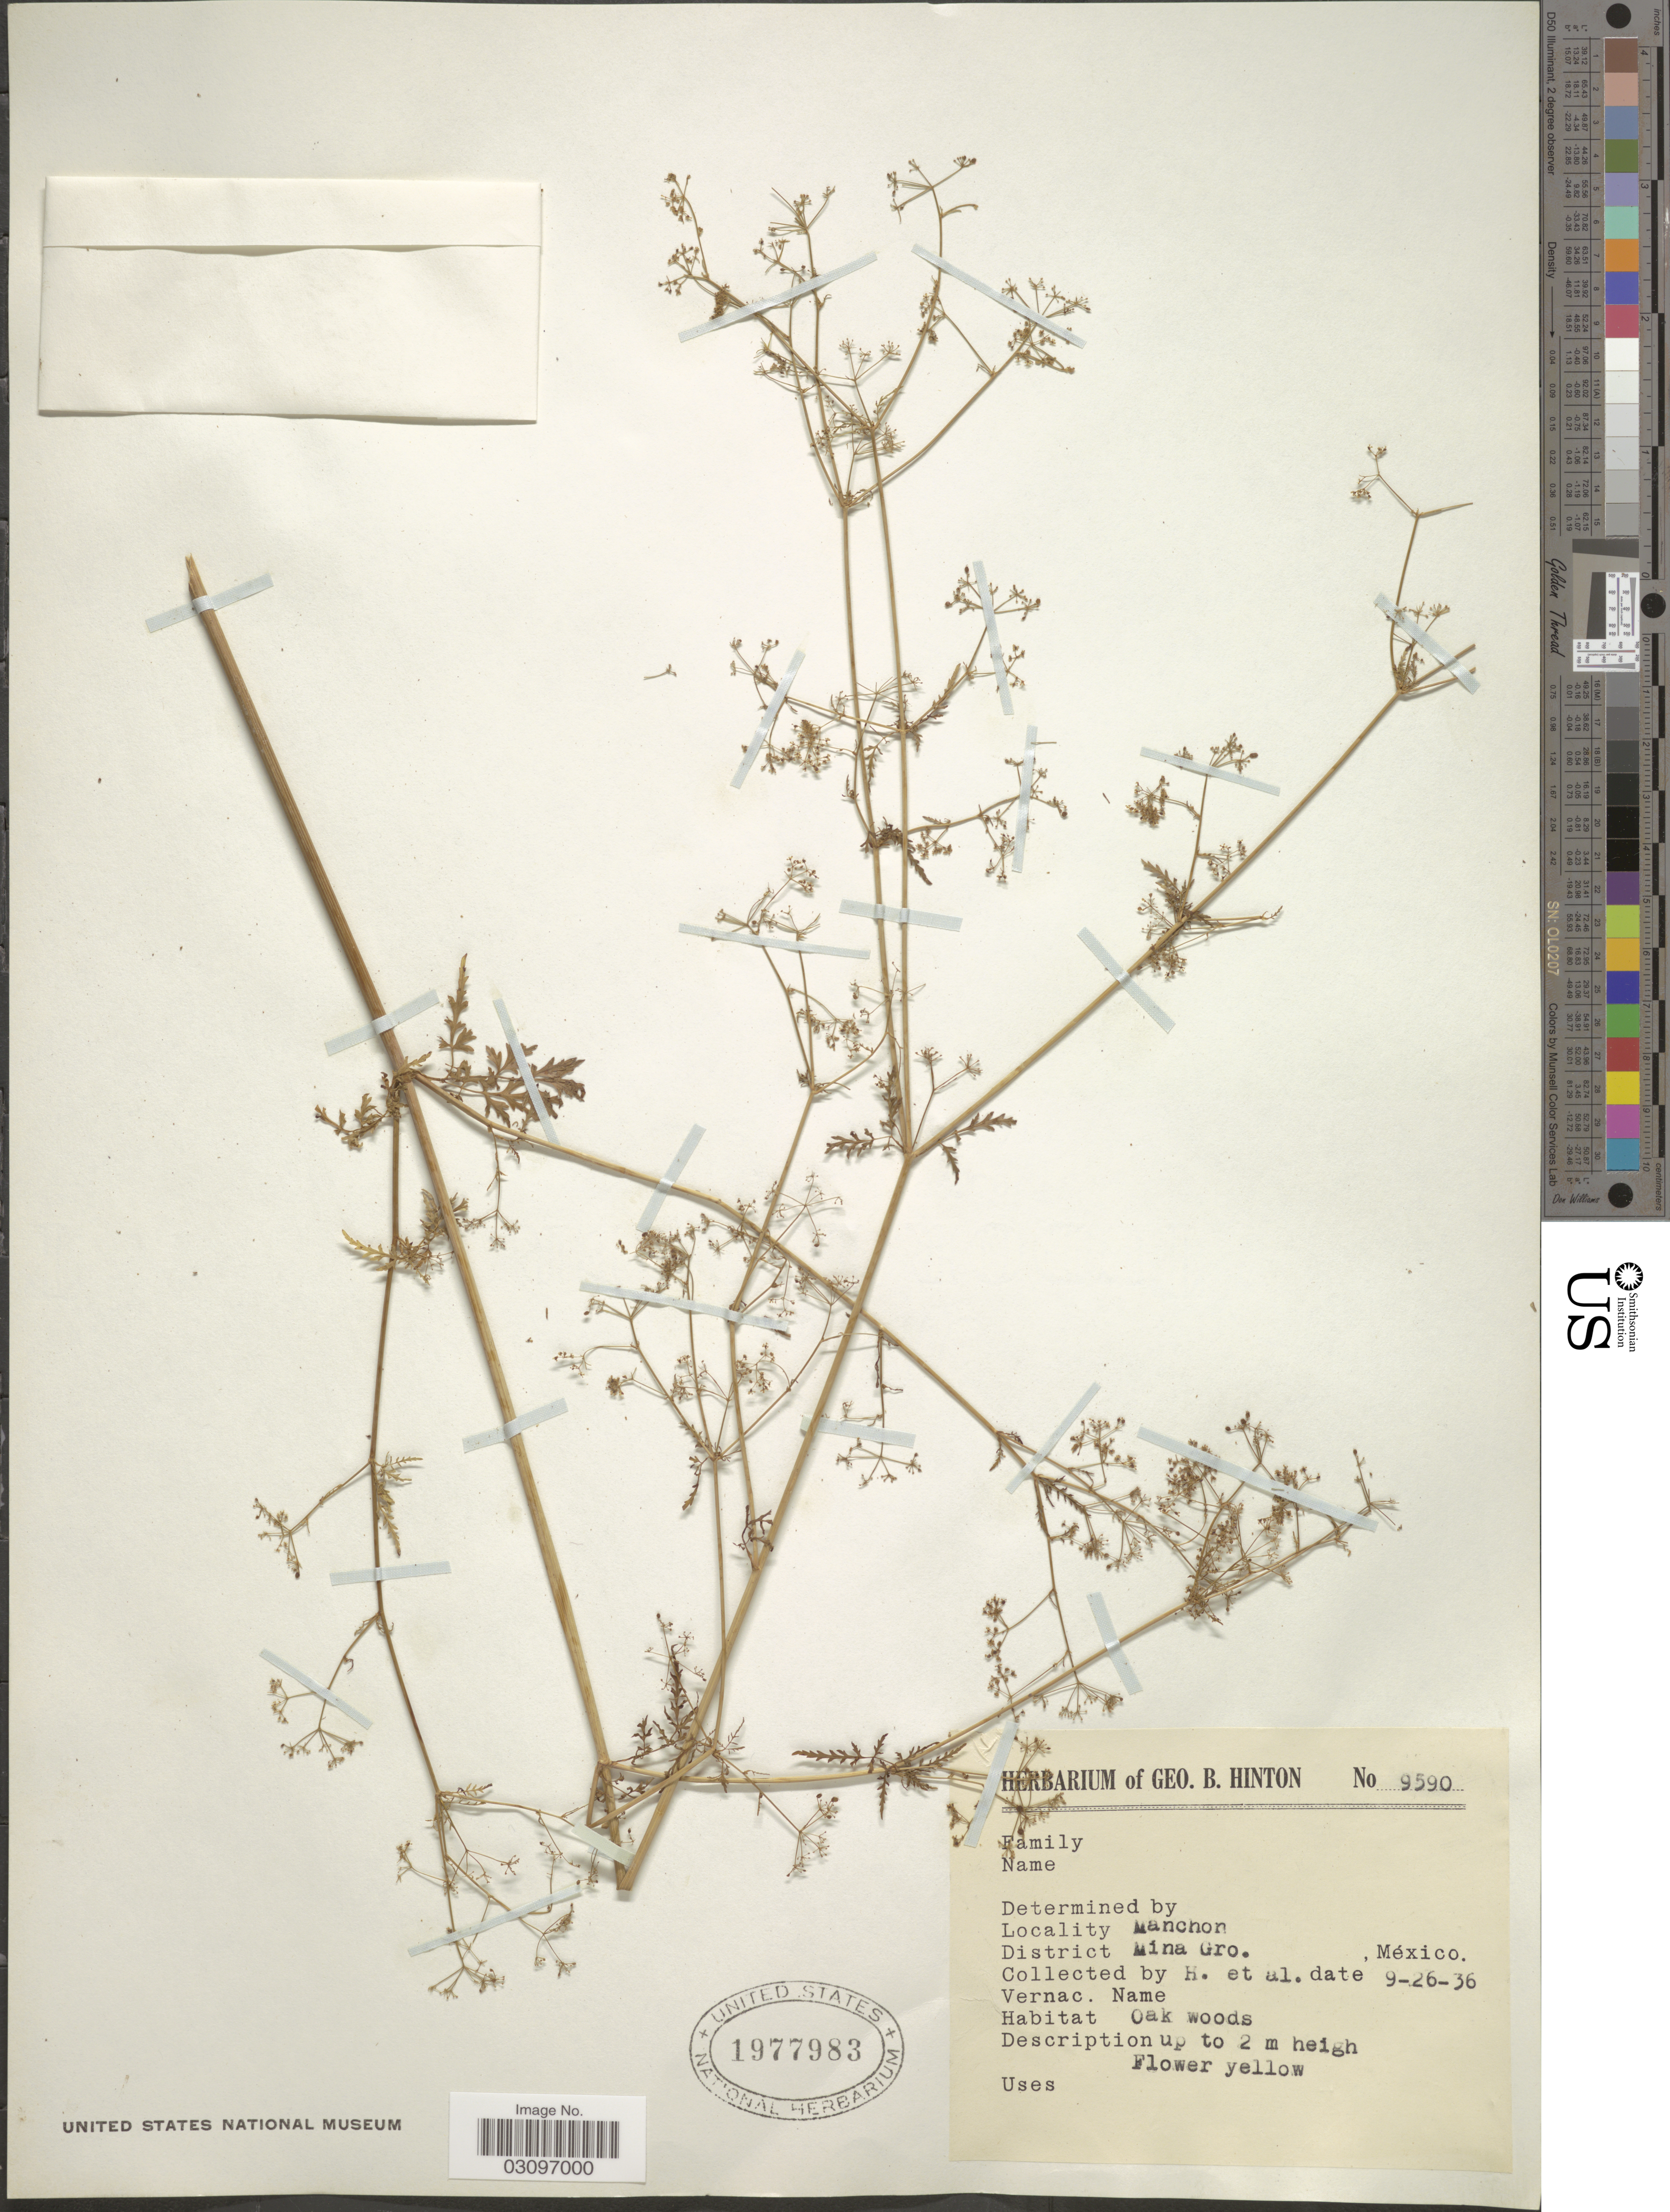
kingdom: Plantae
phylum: Tracheophyta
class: Magnoliopsida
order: Apiales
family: Apiaceae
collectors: G. B. Hinton & et al.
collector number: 9590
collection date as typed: Transcribed d/m/y: 26/9/36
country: Mexico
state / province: Guerrero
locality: Manchon. District Mina.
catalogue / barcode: US 1977983